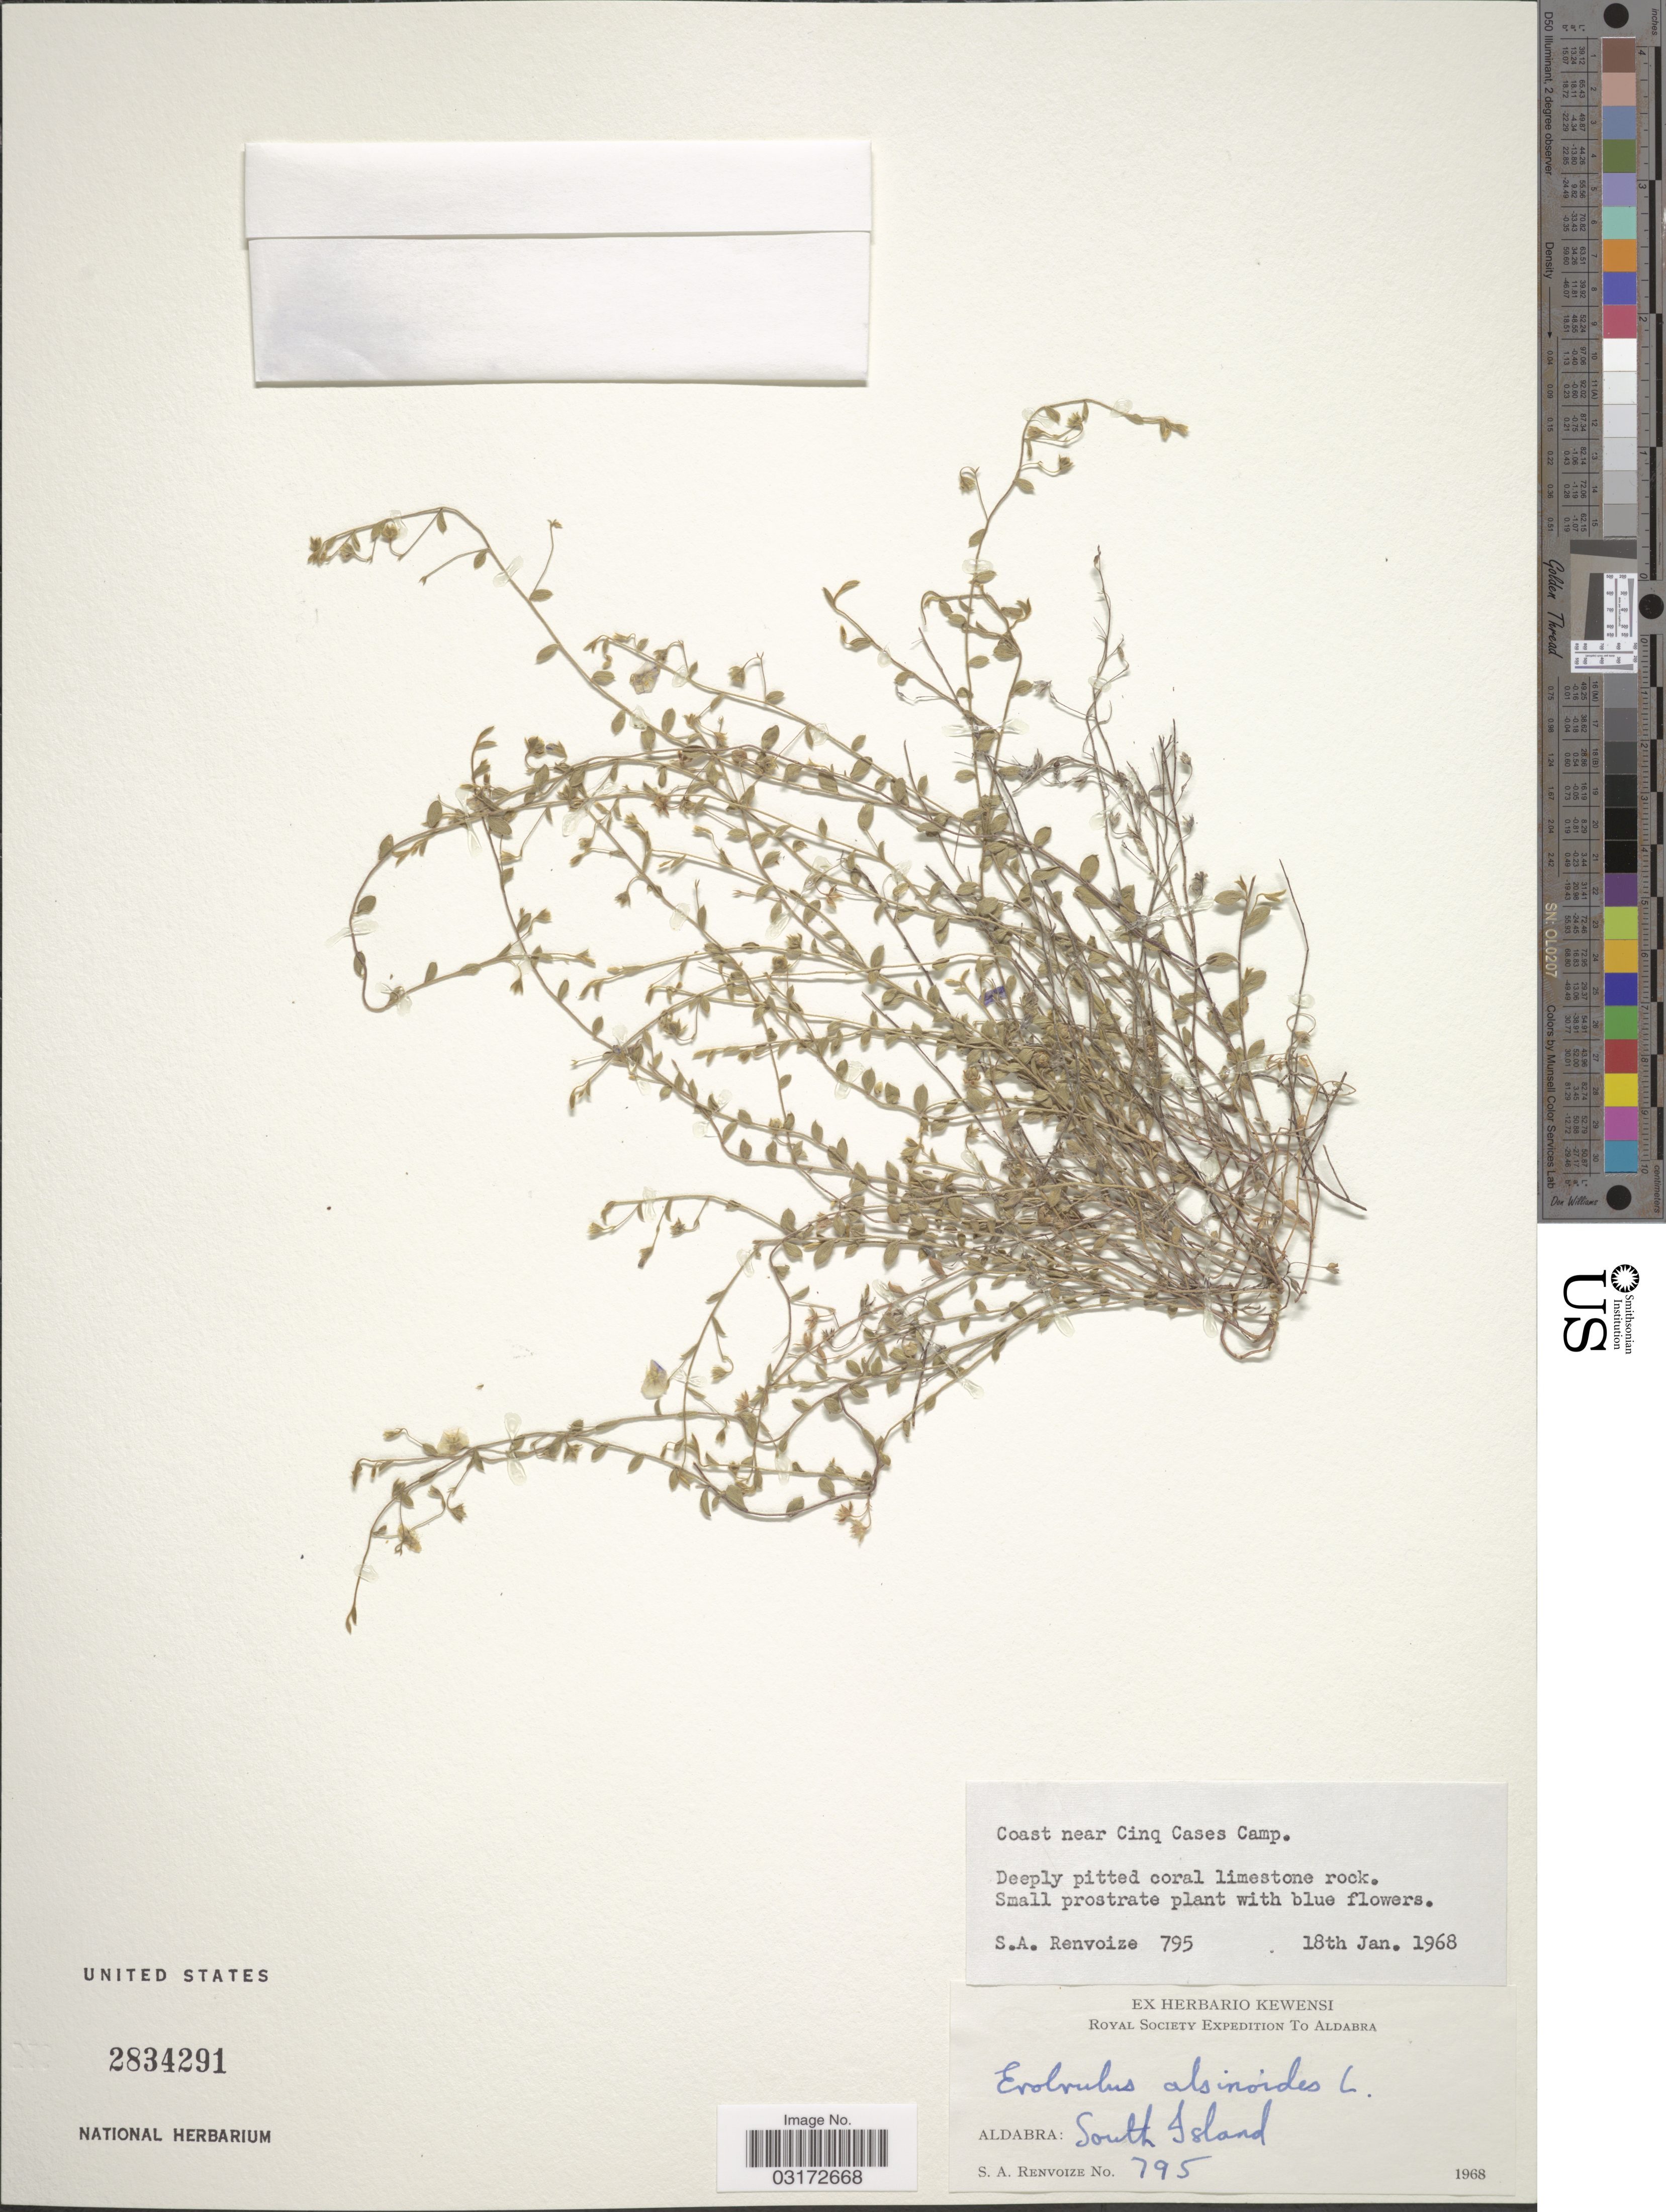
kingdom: Plantae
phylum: Tracheophyta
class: Magnoliopsida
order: Solanales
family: Convolvulaceae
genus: Evolvulus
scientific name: Evolvulus alsinoides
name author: (L.) L.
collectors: S. A. Renvoize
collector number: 795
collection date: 1968-01-18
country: Seychelles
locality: Coast near Cinq Cases Camp. Aldabra. Aldabra: South Island.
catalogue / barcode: US 2834291